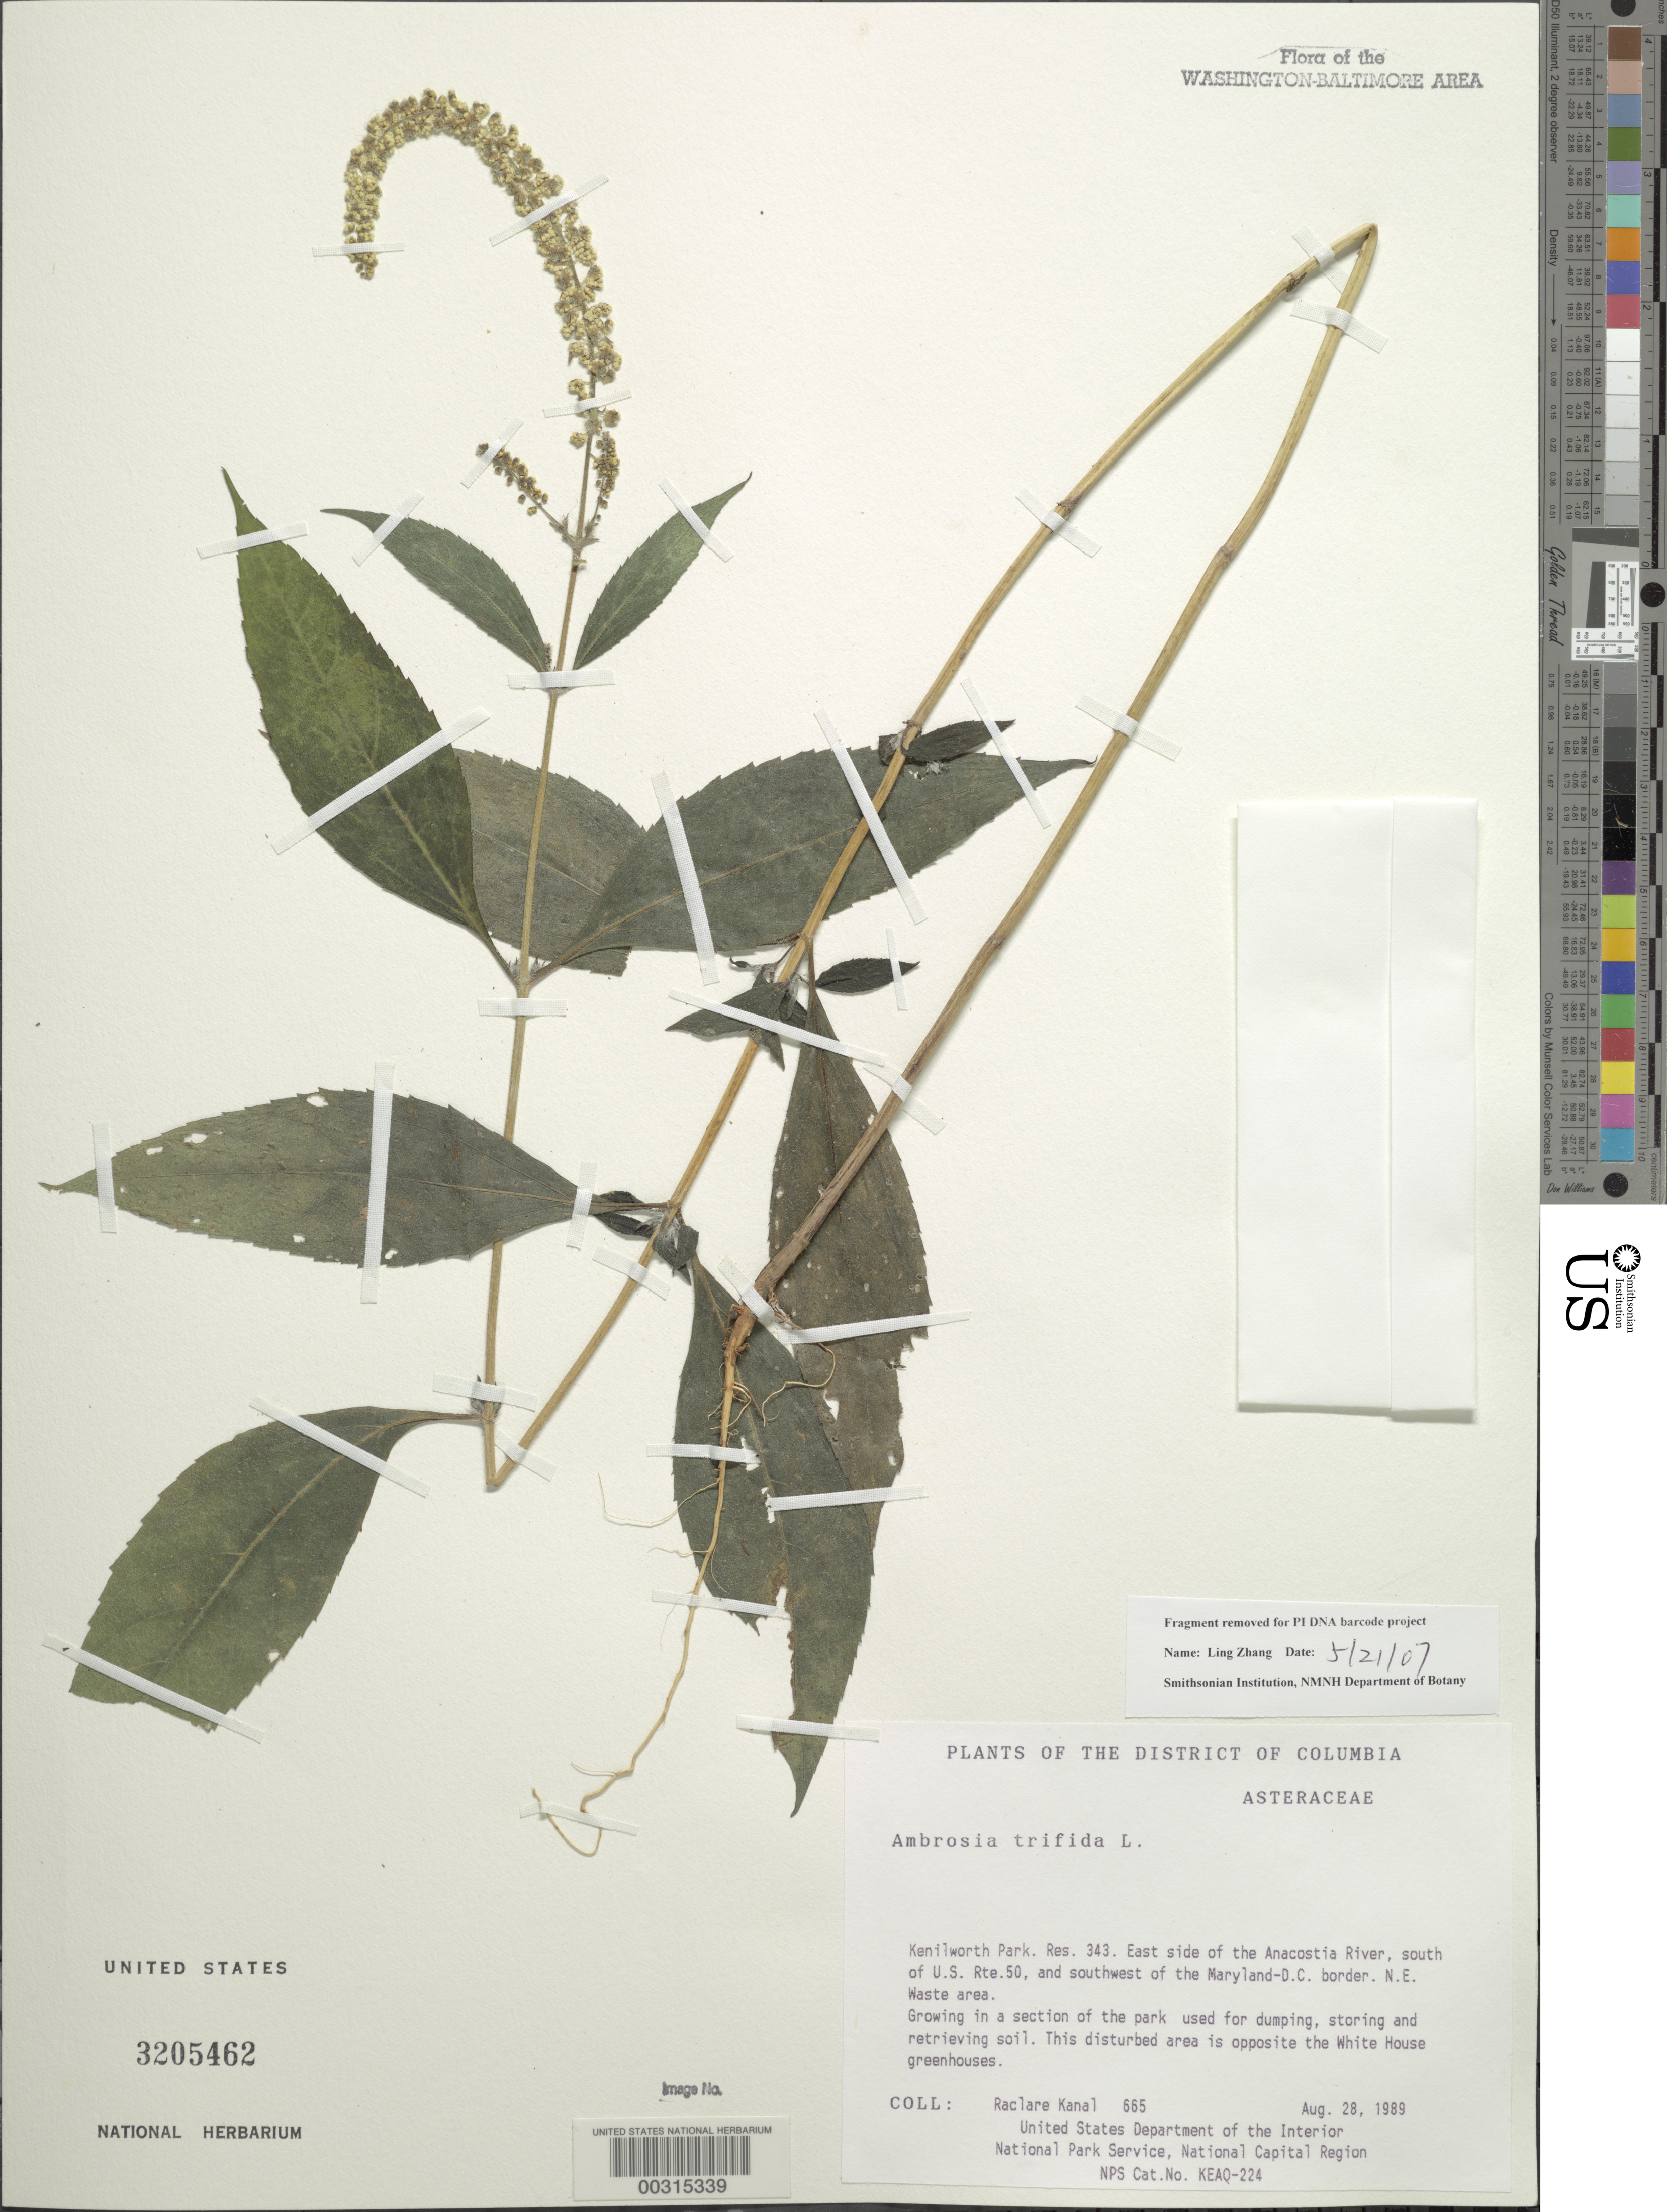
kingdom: Plantae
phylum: Tracheophyta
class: Magnoliopsida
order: Asterales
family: Asteraceae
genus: Ambrosia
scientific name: Ambrosia trifida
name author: L.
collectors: R. Kanal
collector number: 665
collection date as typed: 28 Aug 1989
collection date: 1989-08-28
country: United States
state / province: District of Columbia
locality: Kenilworth Park, Res 343, E of Anacostia River, SW of MD-DC border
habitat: Waste area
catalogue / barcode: US 3205462